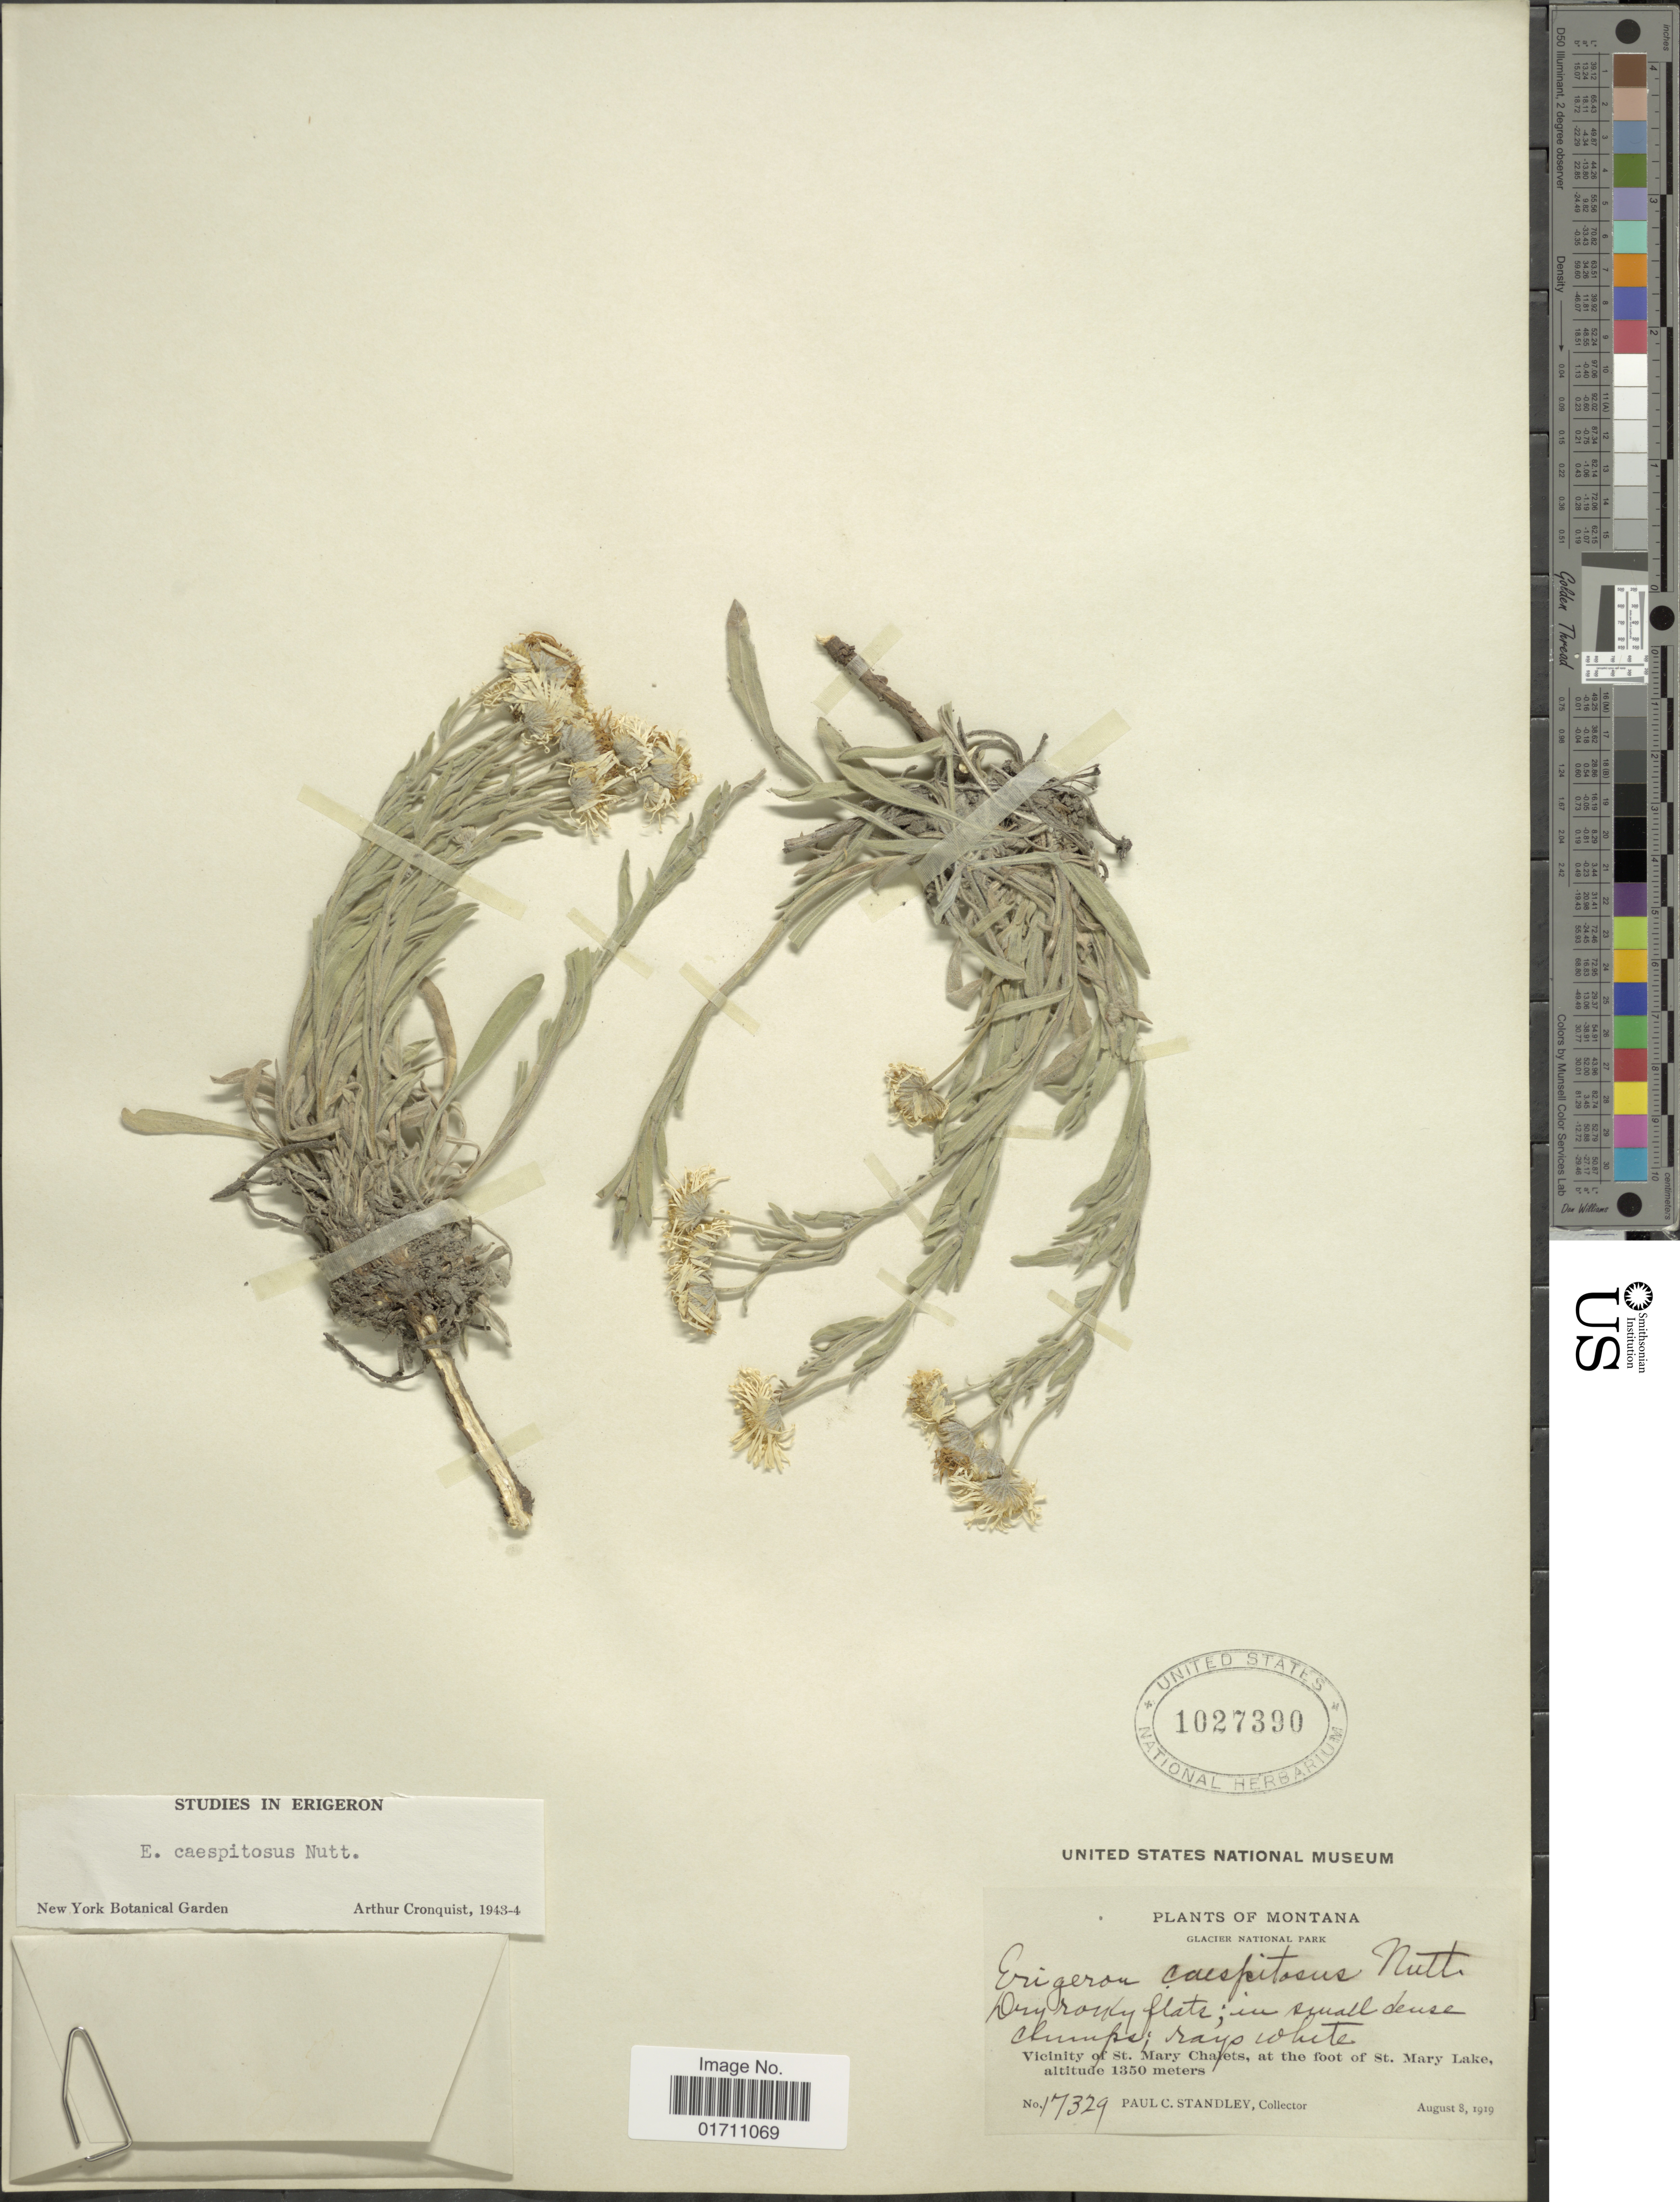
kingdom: Plantae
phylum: Tracheophyta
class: Magnoliopsida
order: Asterales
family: Asteraceae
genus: Erigeron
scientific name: Erigeron caespitosus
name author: Nutt.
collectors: P. C. Standley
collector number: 17329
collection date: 1919-08-08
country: United States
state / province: Montana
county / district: Glacier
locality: Glacier National Park, Dry rocky flats; in small dense clumps; rays white, Vicinity of St. Mary Chalets, at the foot of St. Mary Lake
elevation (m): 1350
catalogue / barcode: US 1027390